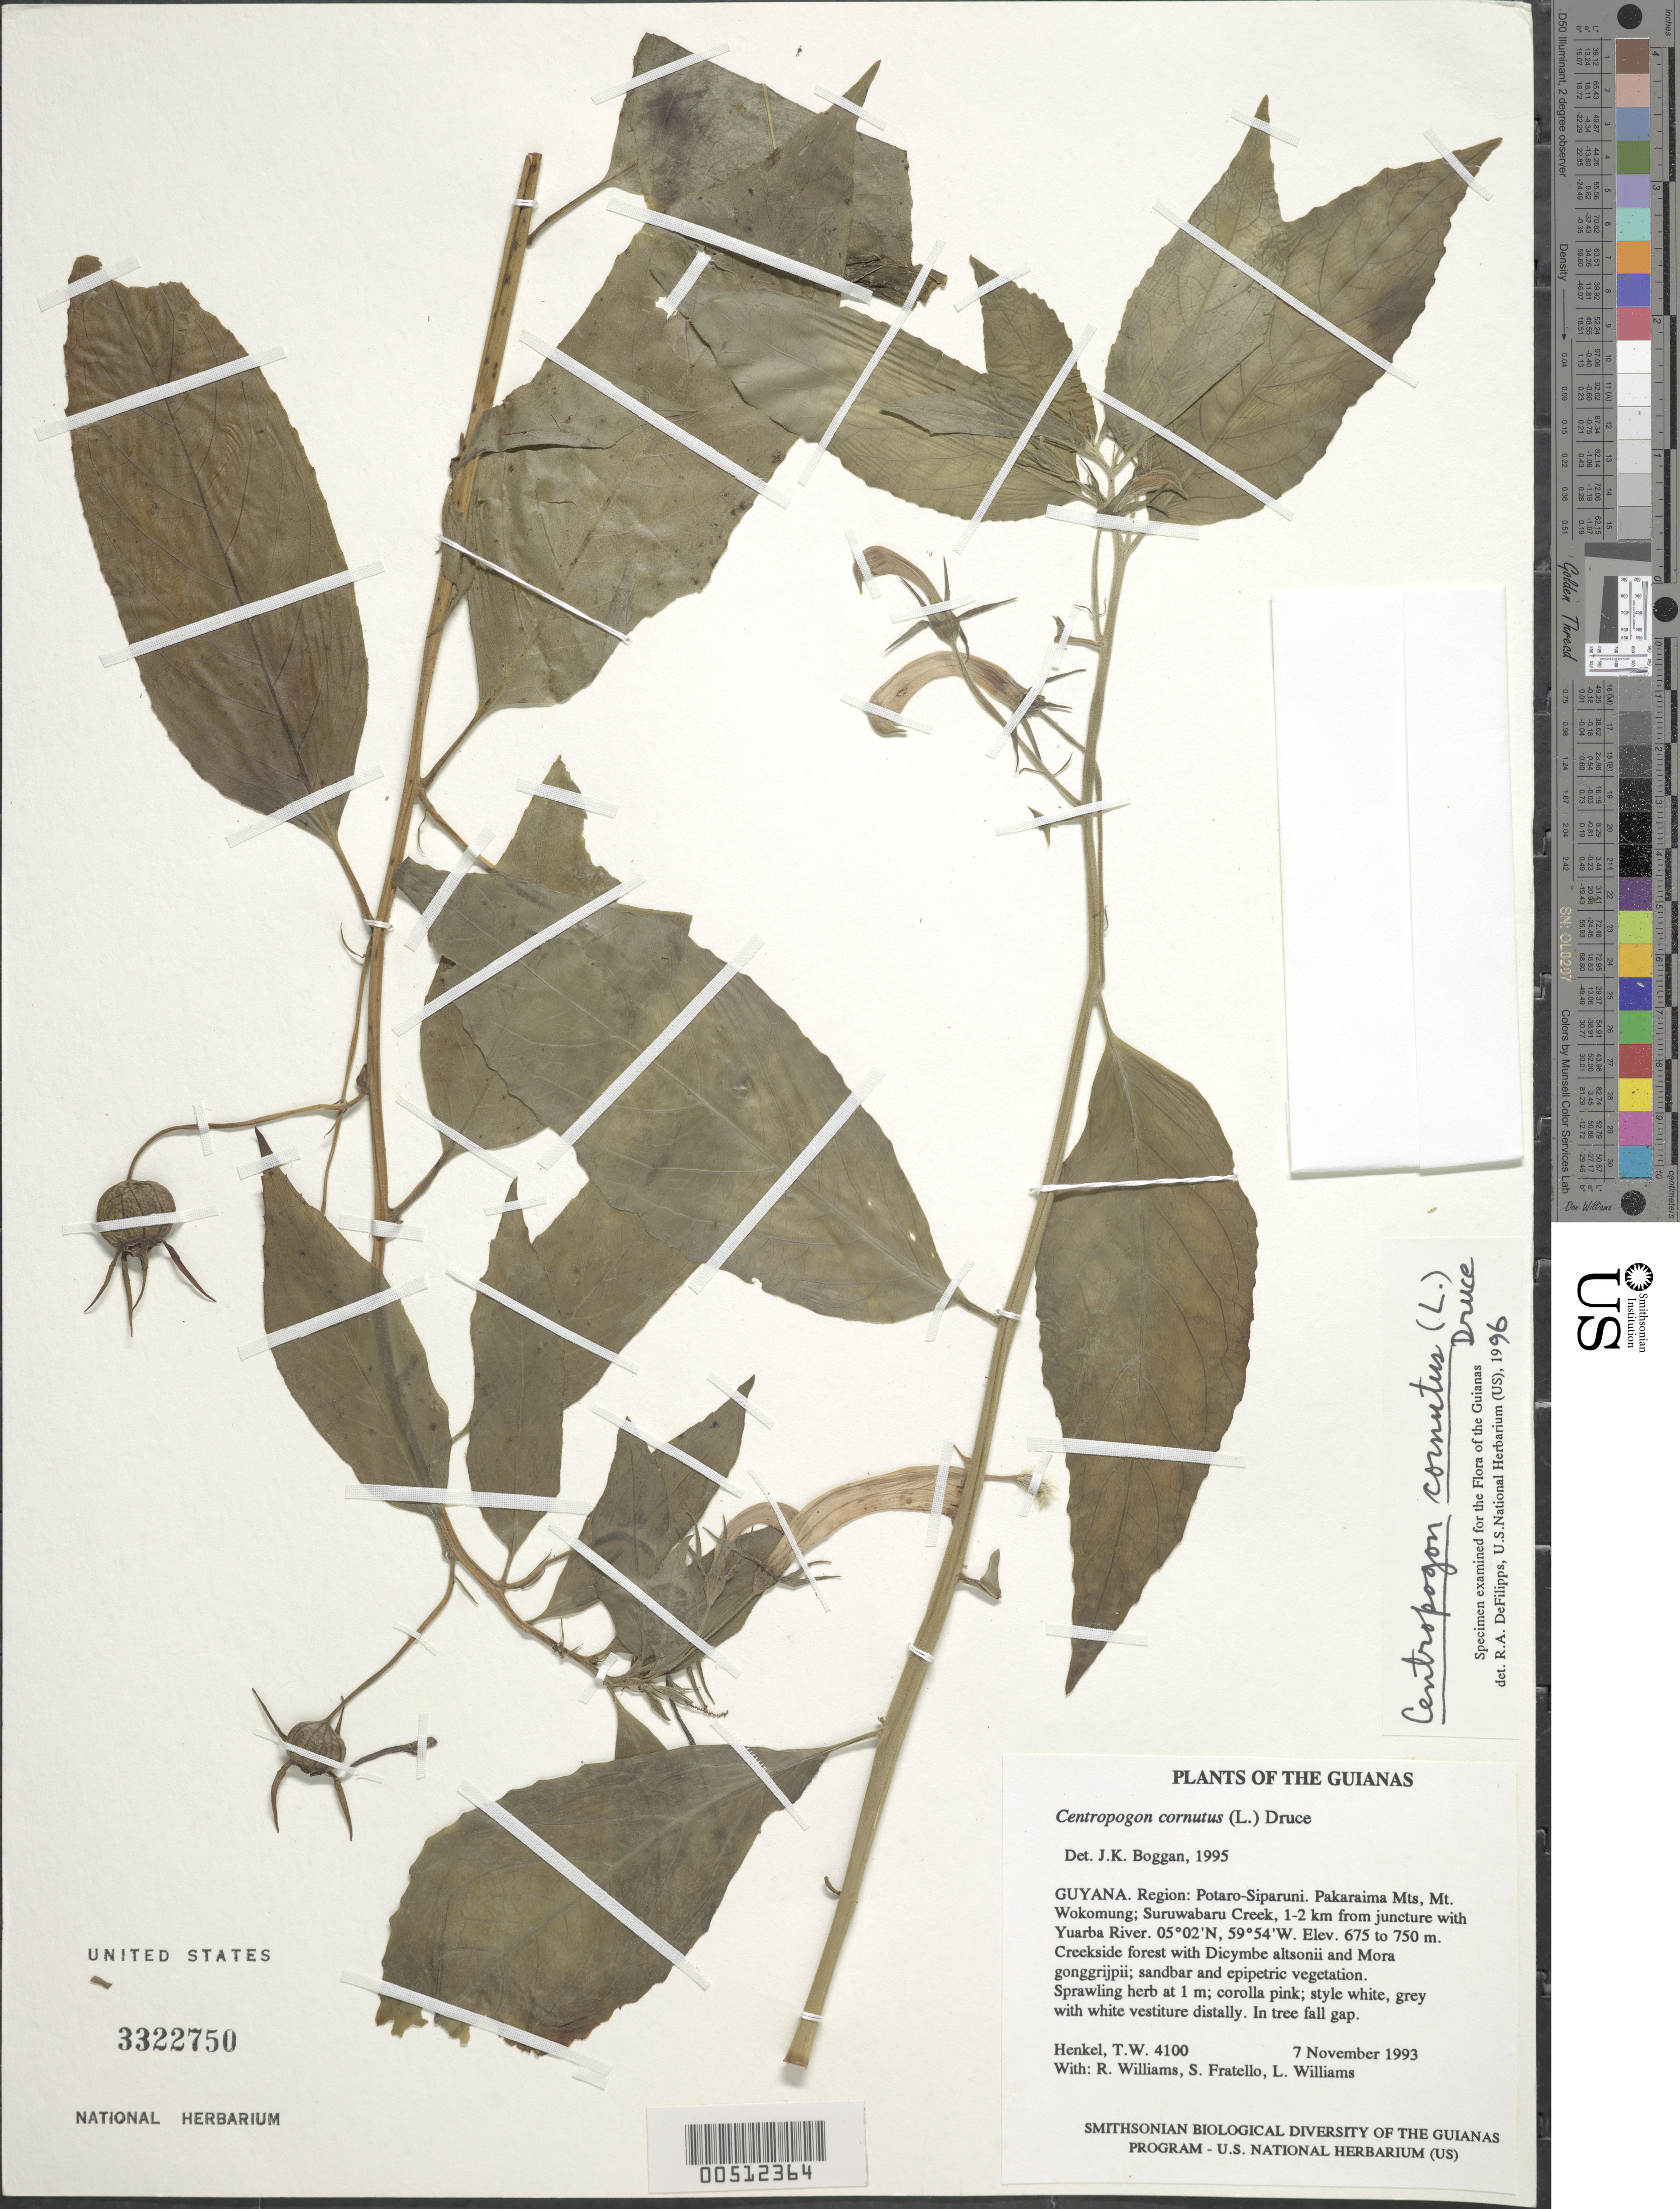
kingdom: Plantae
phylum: Tracheophyta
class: Magnoliopsida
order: Asterales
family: Campanulaceae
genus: Centropogon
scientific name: Centropogon cornutus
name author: (L.) Druce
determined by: DeFilipps, R. A.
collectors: T. Henkel, R. Williams, S. Fratello & L. Williams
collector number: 4100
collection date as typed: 7 November 1993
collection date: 1993-11-07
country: Guyana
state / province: Potaro-Siparuni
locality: Pakaraima Mts, Mt. Wokomung; Suruwabaru Creek, 1-2 km from juncture with Yuarba River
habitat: Creekside forest with Dicymbe altsonii and Mora gonggrijpii; sandbar and epipetric vegetation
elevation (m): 675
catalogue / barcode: US 3322750